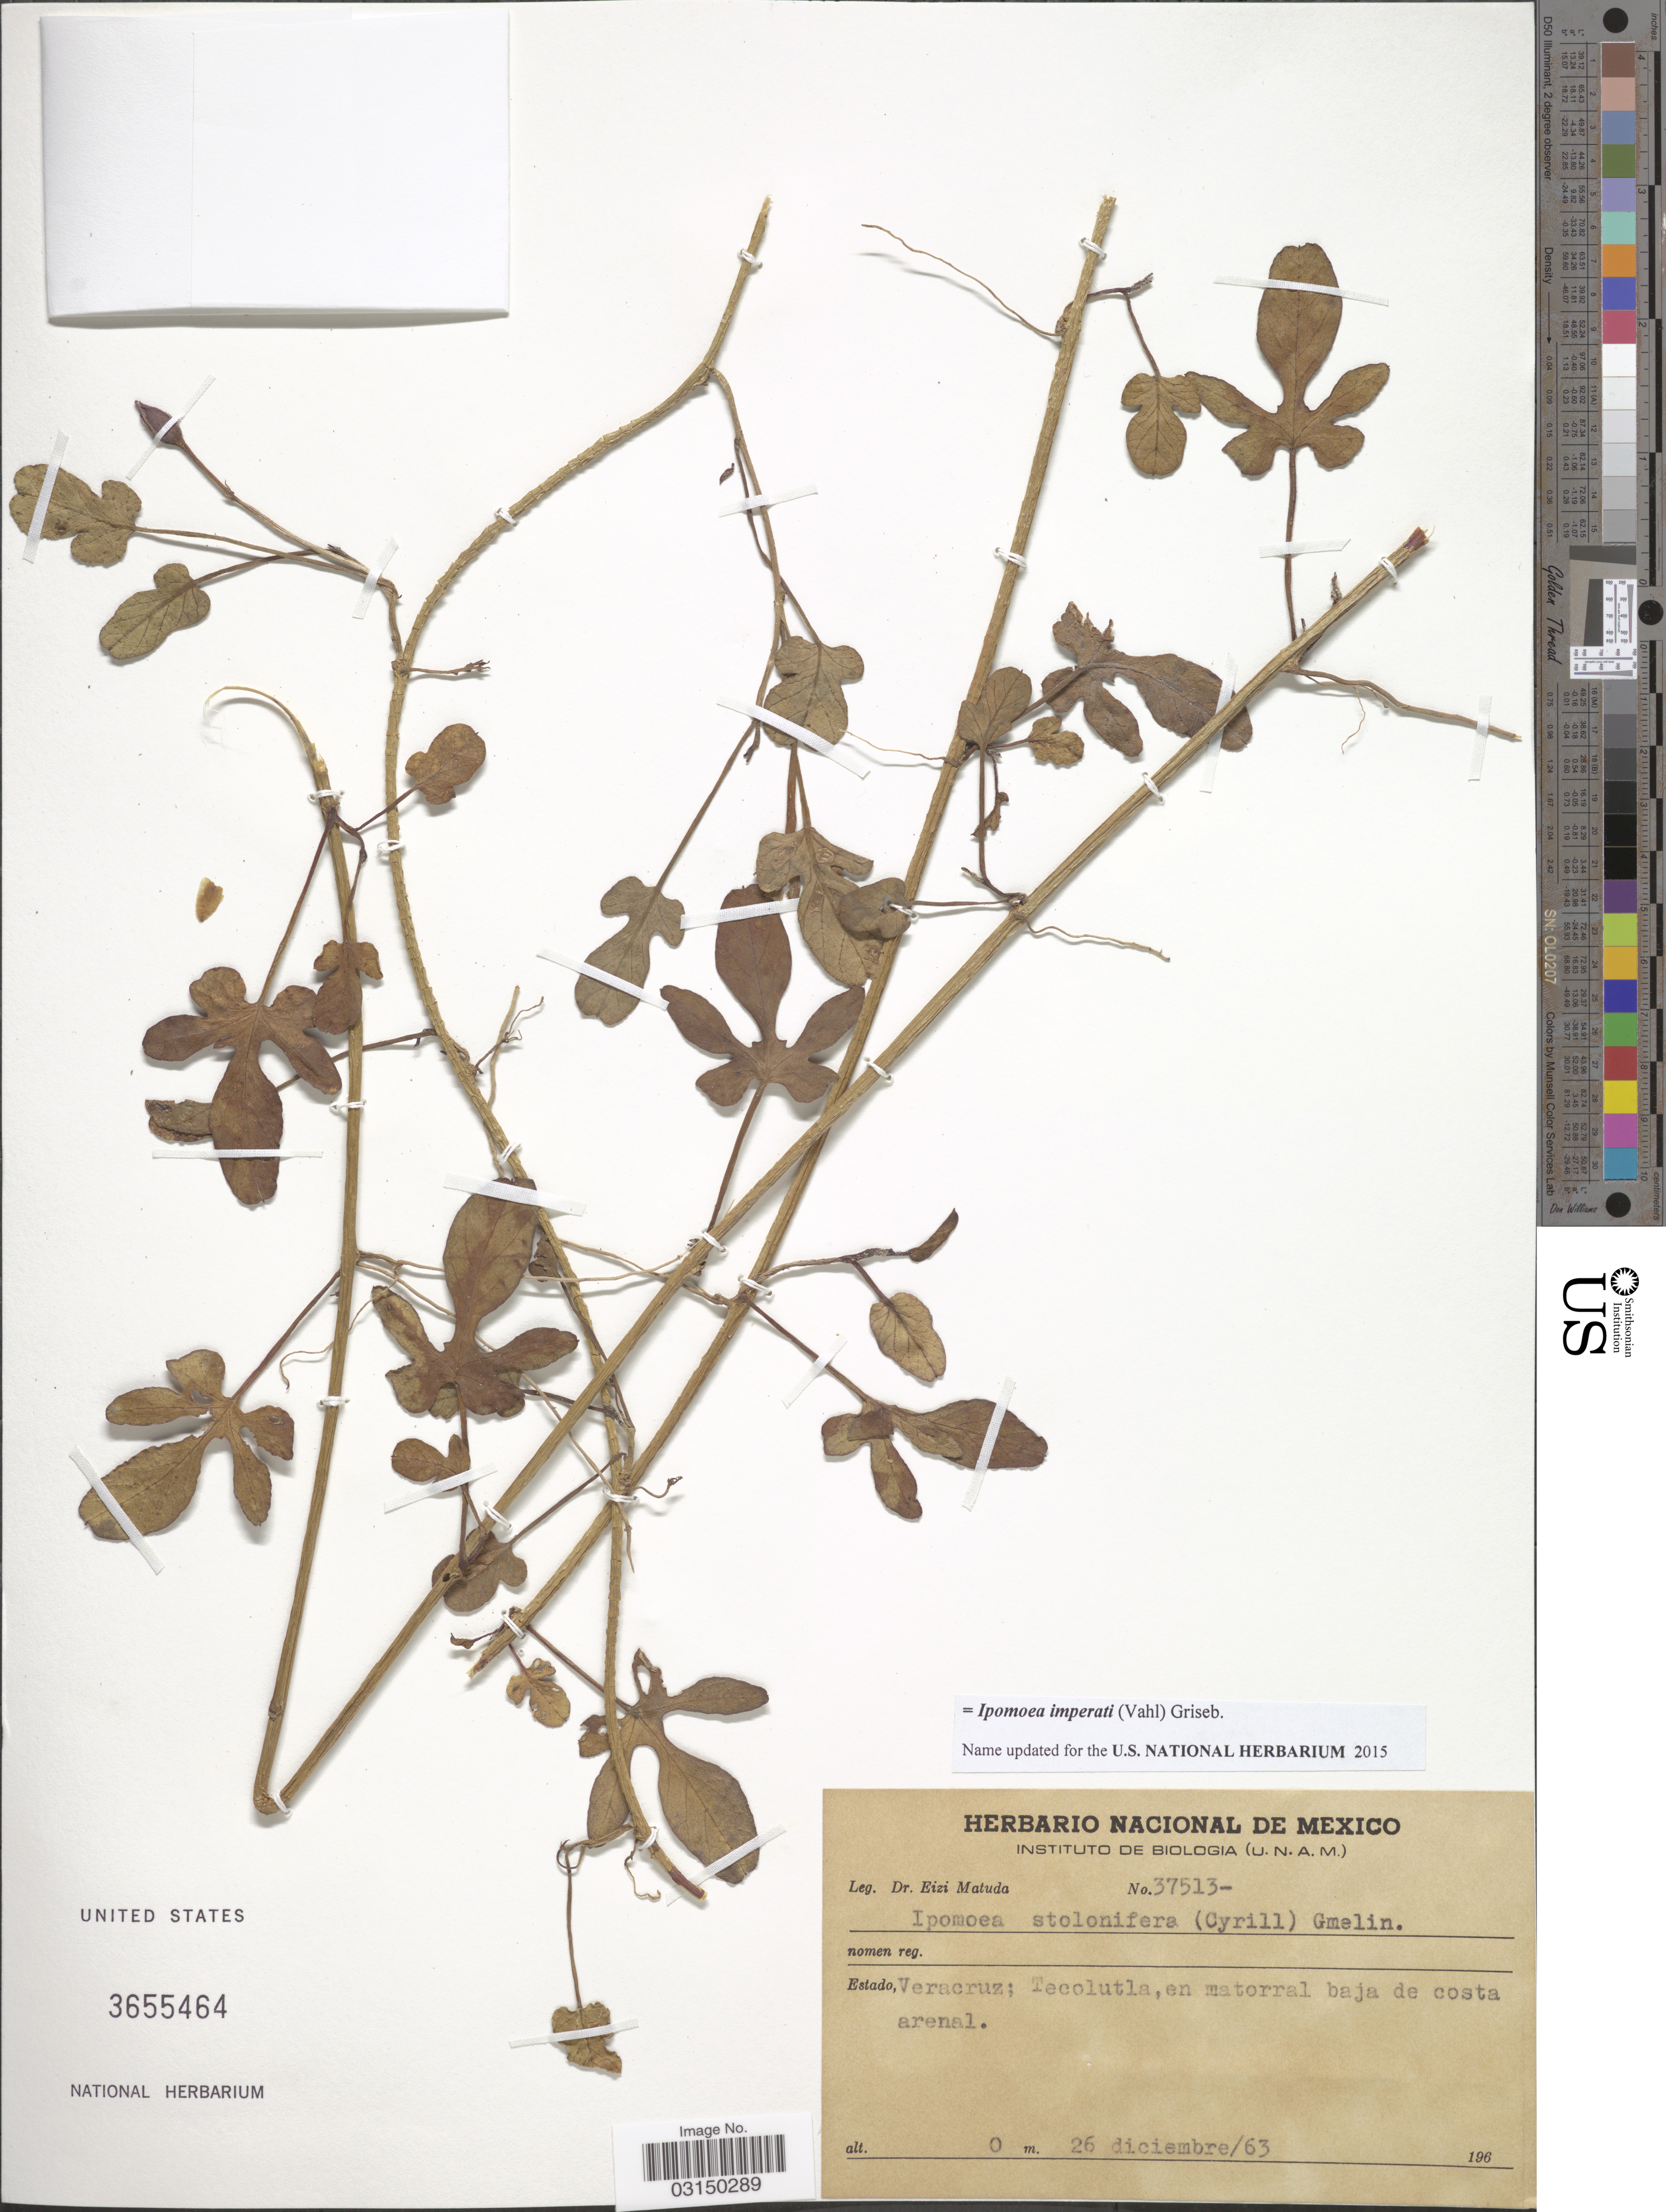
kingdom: Plantae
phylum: Tracheophyta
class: Magnoliopsida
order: Solanales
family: Convolvulaceae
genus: Ipomoea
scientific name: Ipomoea imperati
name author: (Vahl) Griseb.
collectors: E. Matuda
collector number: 37513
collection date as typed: Transcribed d/m/y: 26/12/63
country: Mexico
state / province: Veracruz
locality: Estado, Veracruz; Tecolutla.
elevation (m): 0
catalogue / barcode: US 3655464